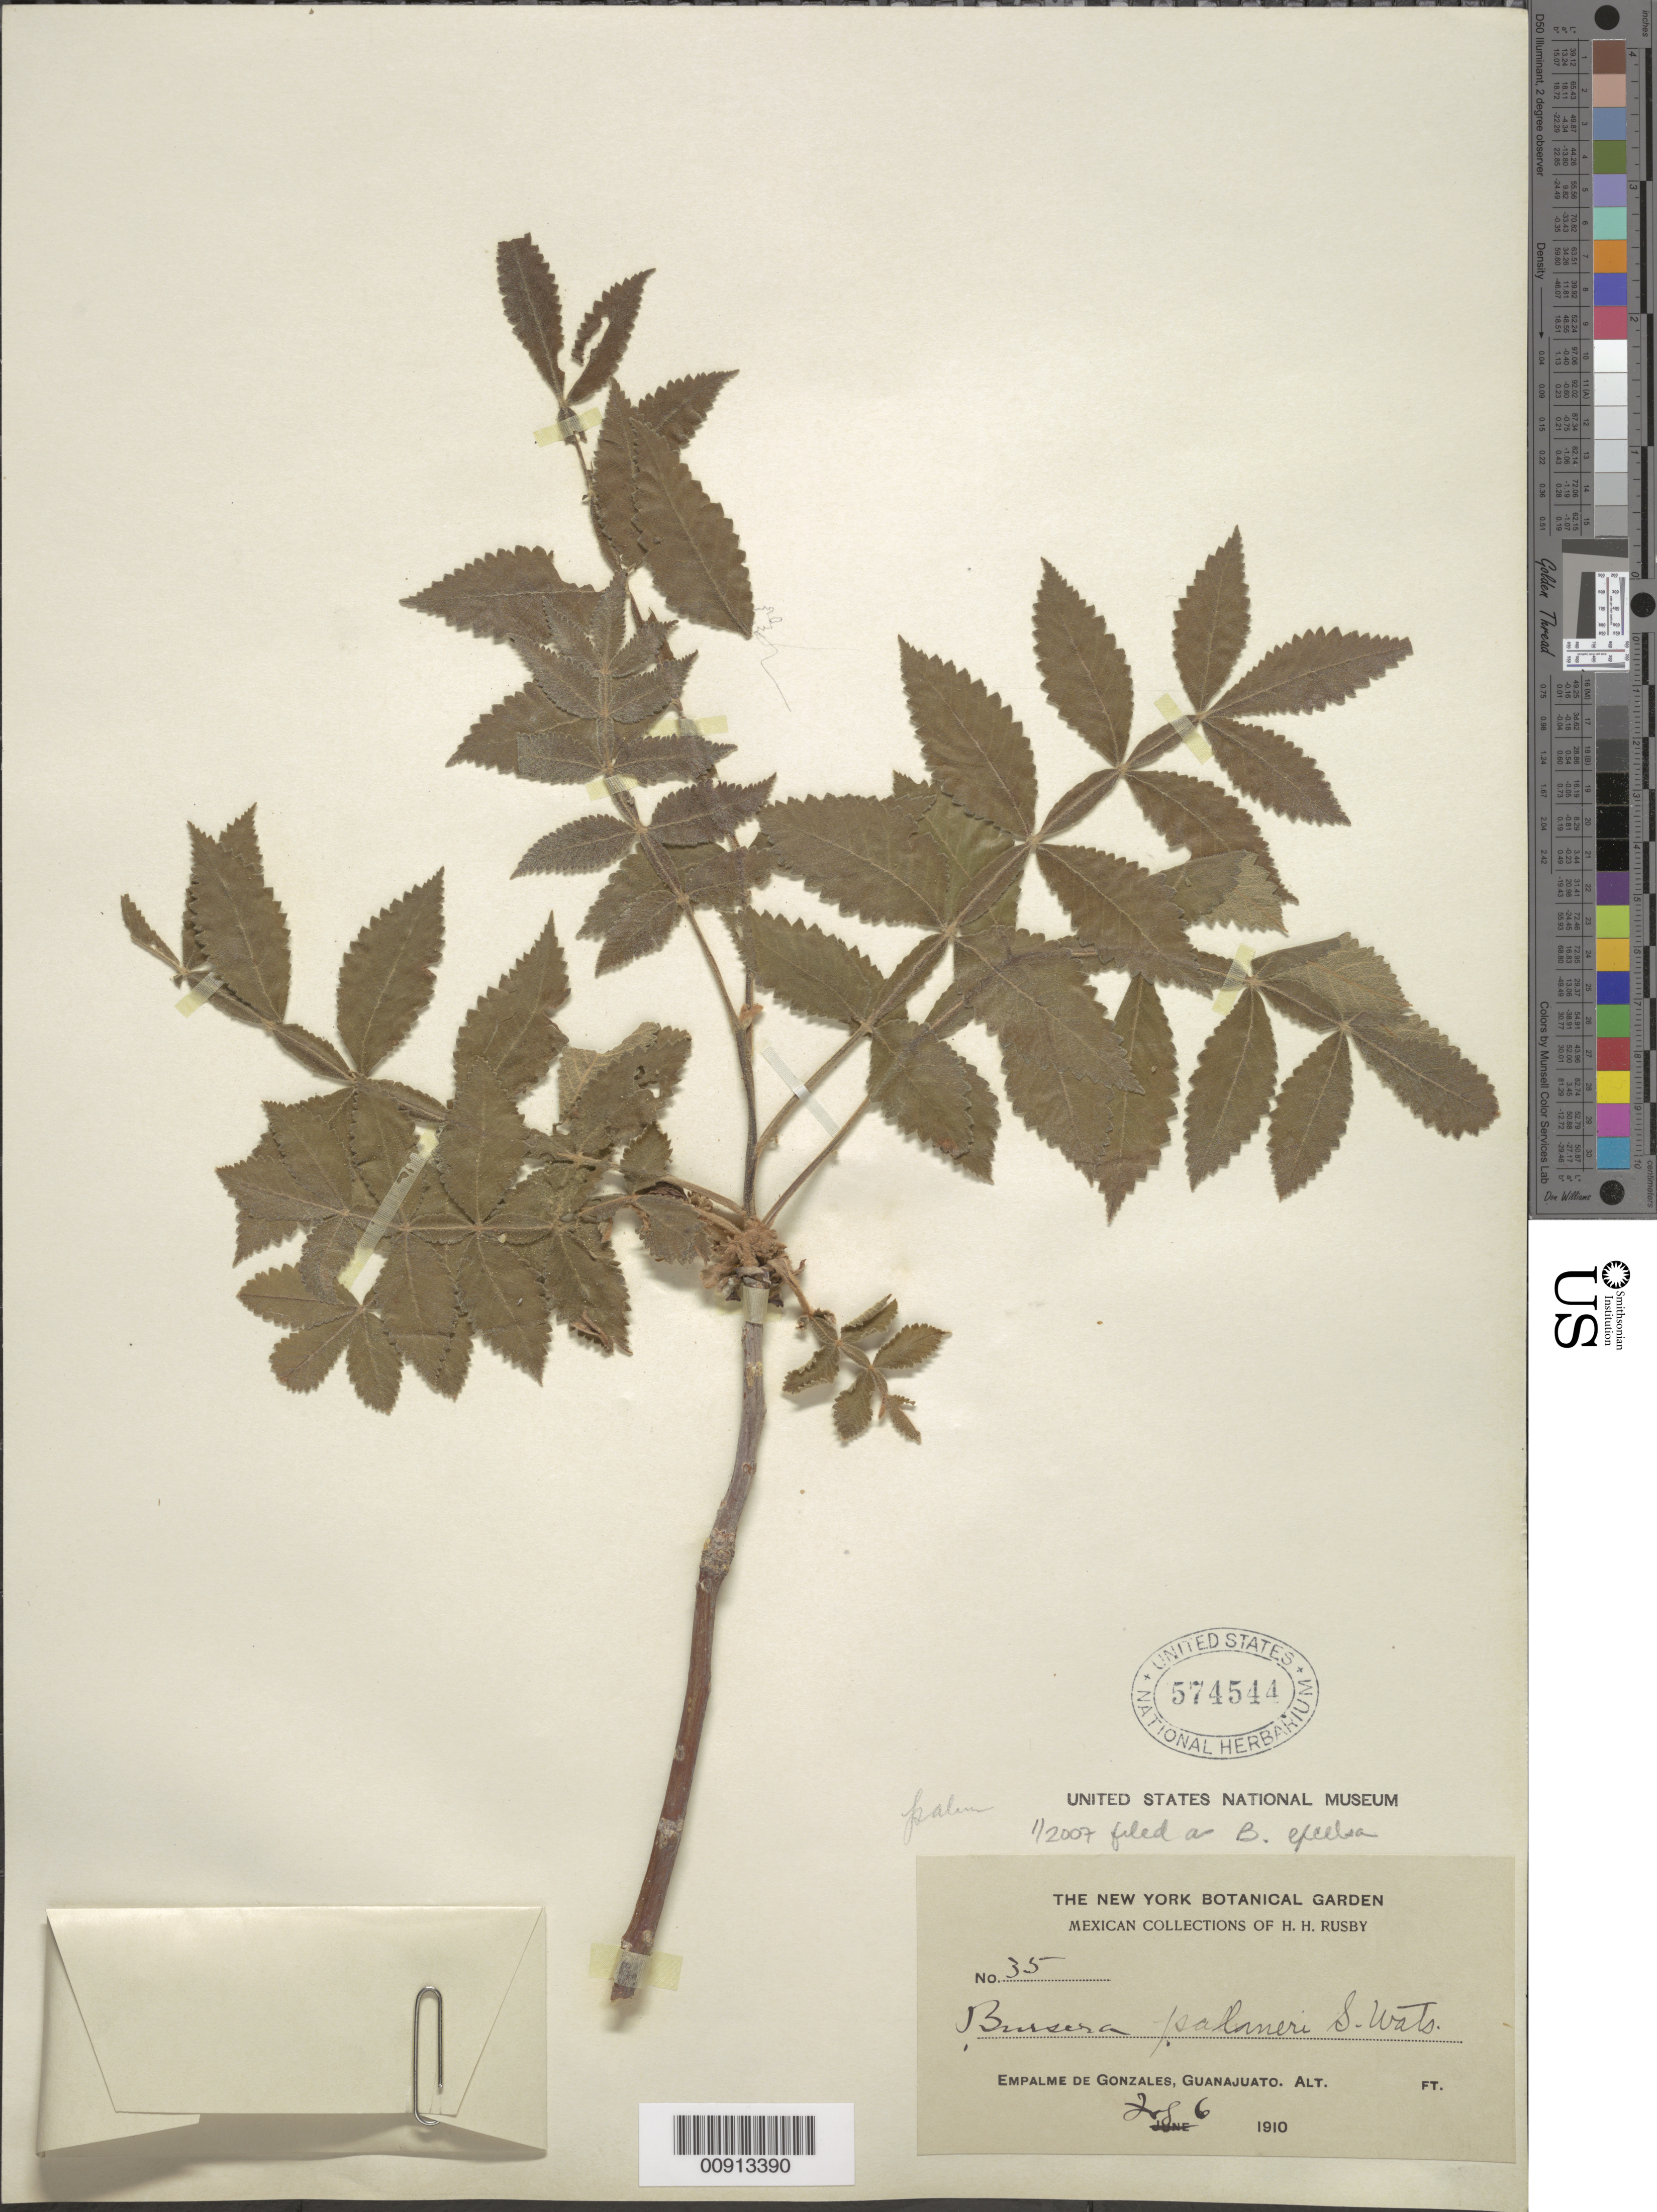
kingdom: Plantae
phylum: Tracheophyta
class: Magnoliopsida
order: Sapindales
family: Burseraceae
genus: Bursera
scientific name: Bursera excelsa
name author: (Kunth) Engl.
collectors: H. H. Rusby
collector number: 35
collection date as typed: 06 --- 1910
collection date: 1910-06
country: Mexico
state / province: Guanajuato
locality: Empalme de Gonzales [sic], Guanajuato.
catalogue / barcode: US 574544